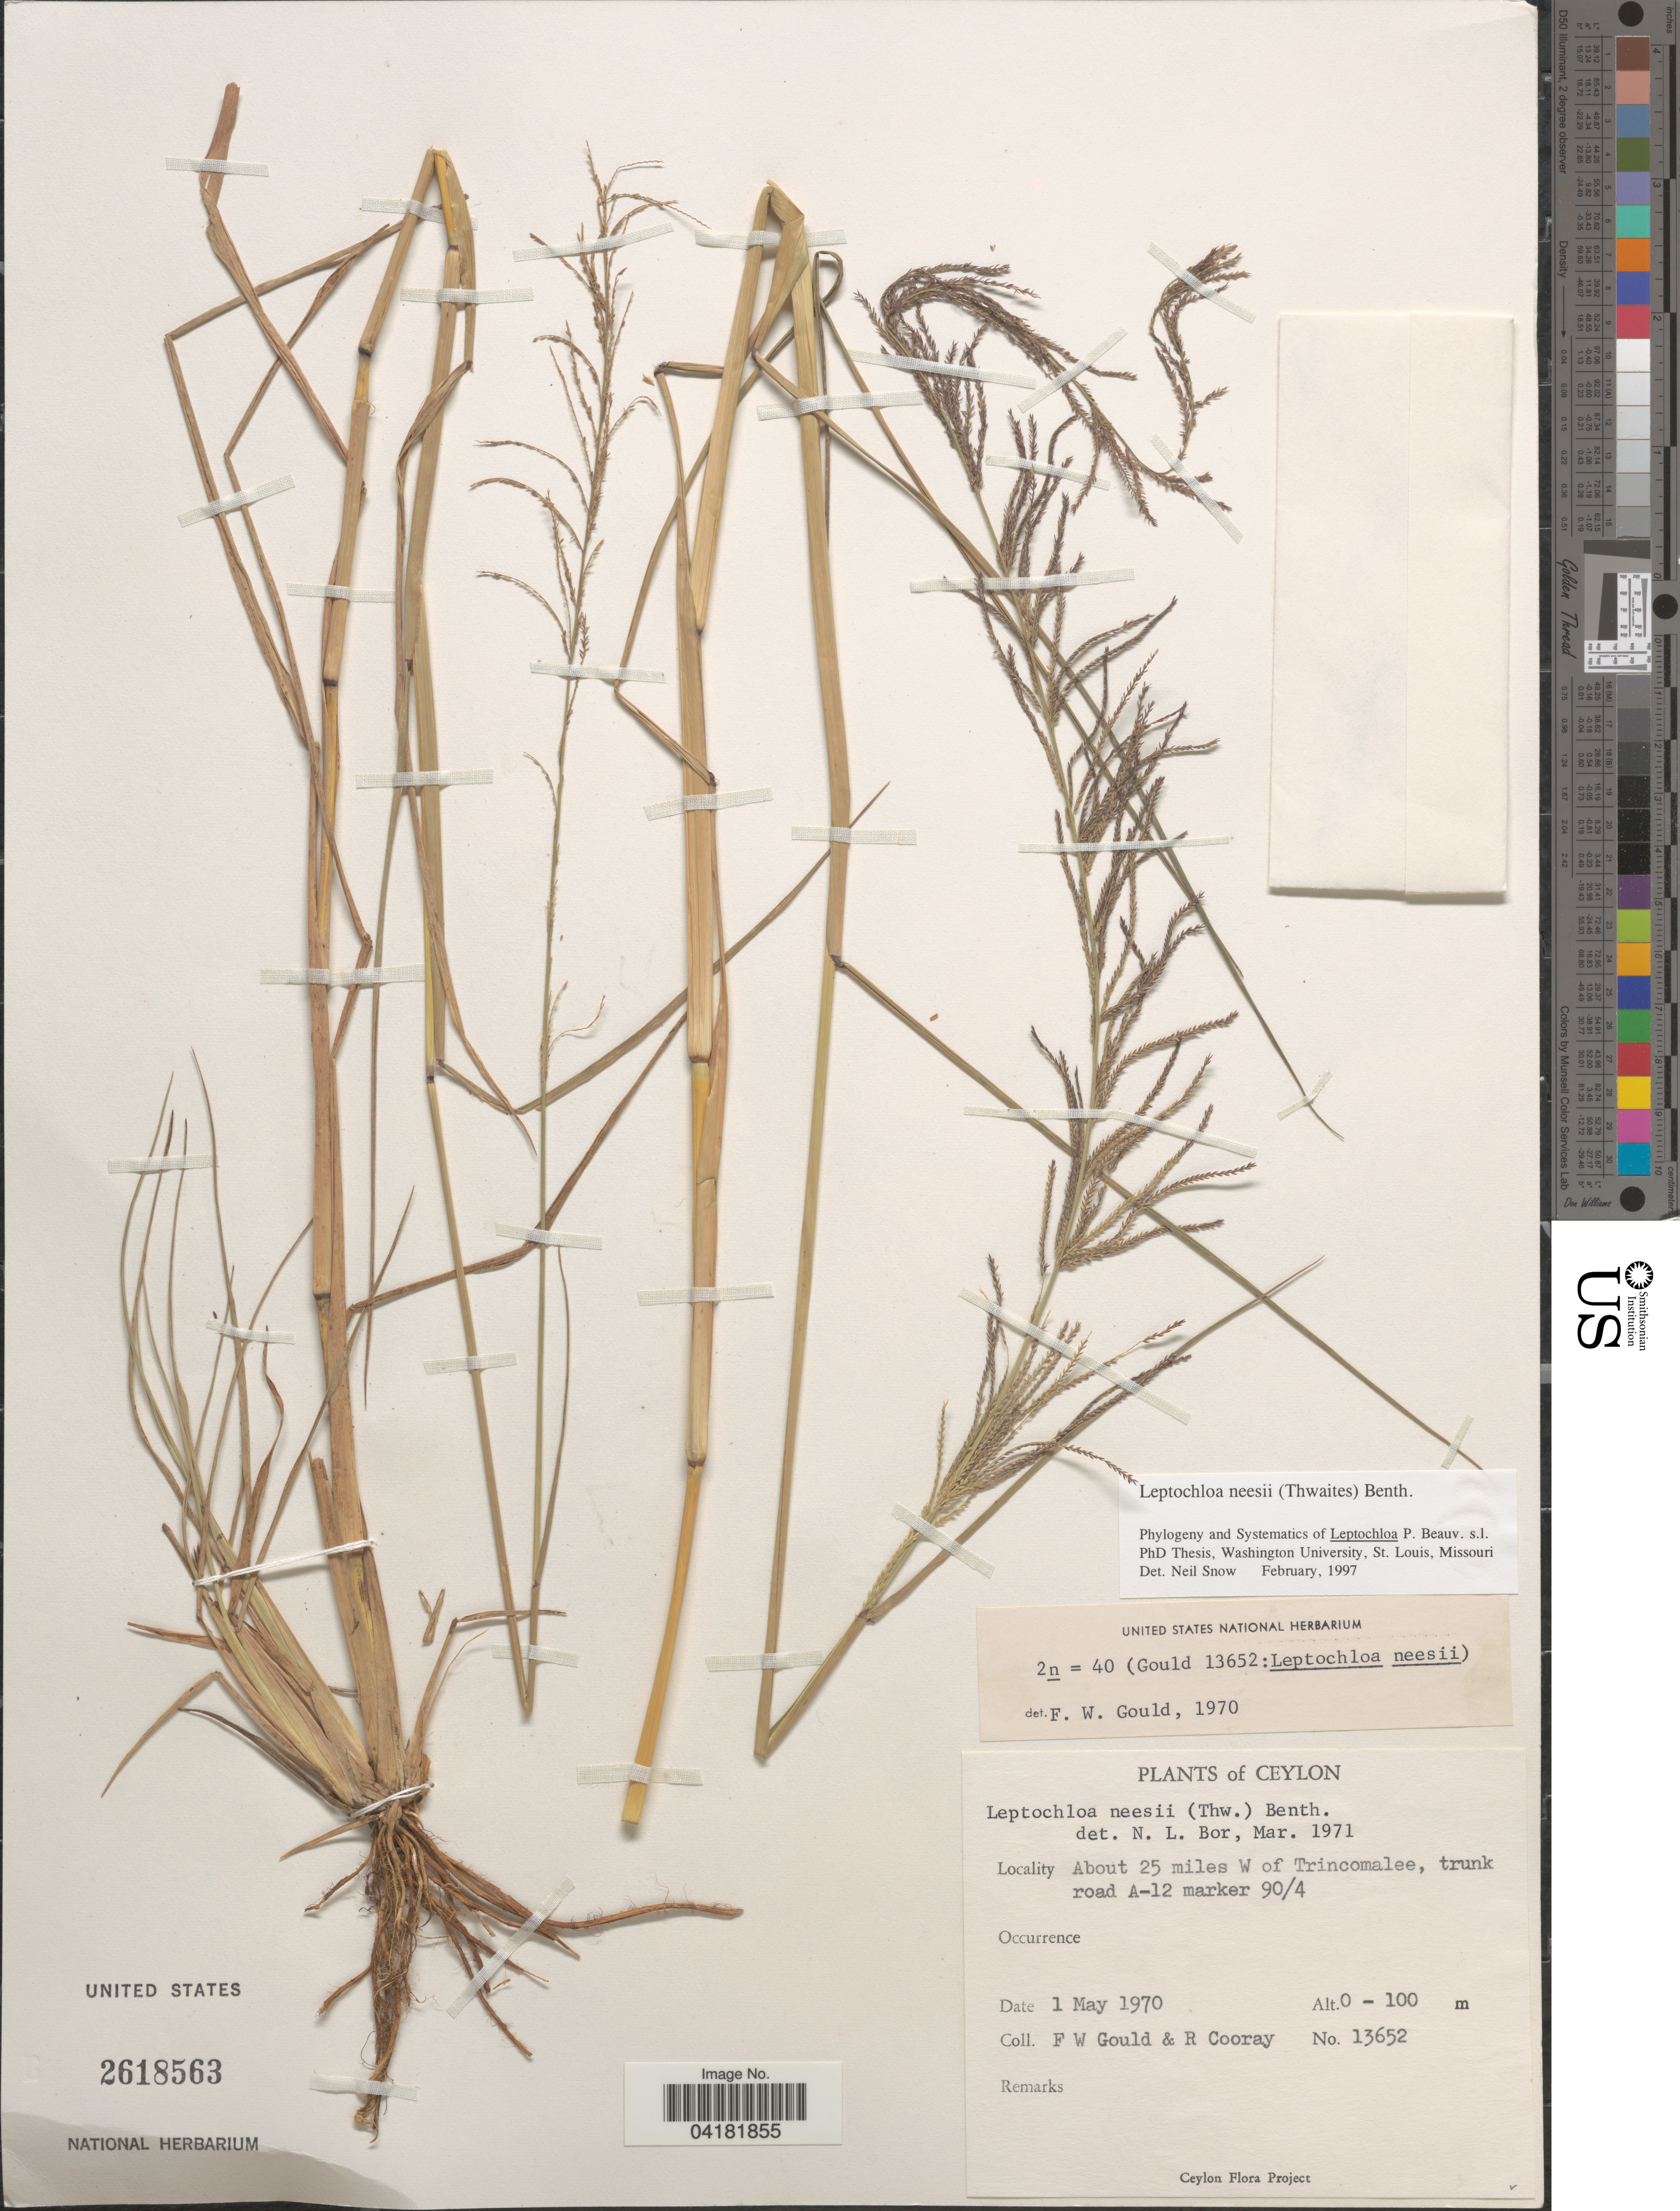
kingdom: Plantae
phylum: Tracheophyta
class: Liliopsida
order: Poales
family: Poaceae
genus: Leptochloa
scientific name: Leptochloa neesii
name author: (Thwaites) Benth.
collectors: F. W. Gould & R. Cooray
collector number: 13652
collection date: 1970-05-01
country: Sri Lanka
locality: Ceylon. About 25 miles W of Trincomalee, trunk road A-12 marker 90/4.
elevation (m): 0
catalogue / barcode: US 2618563